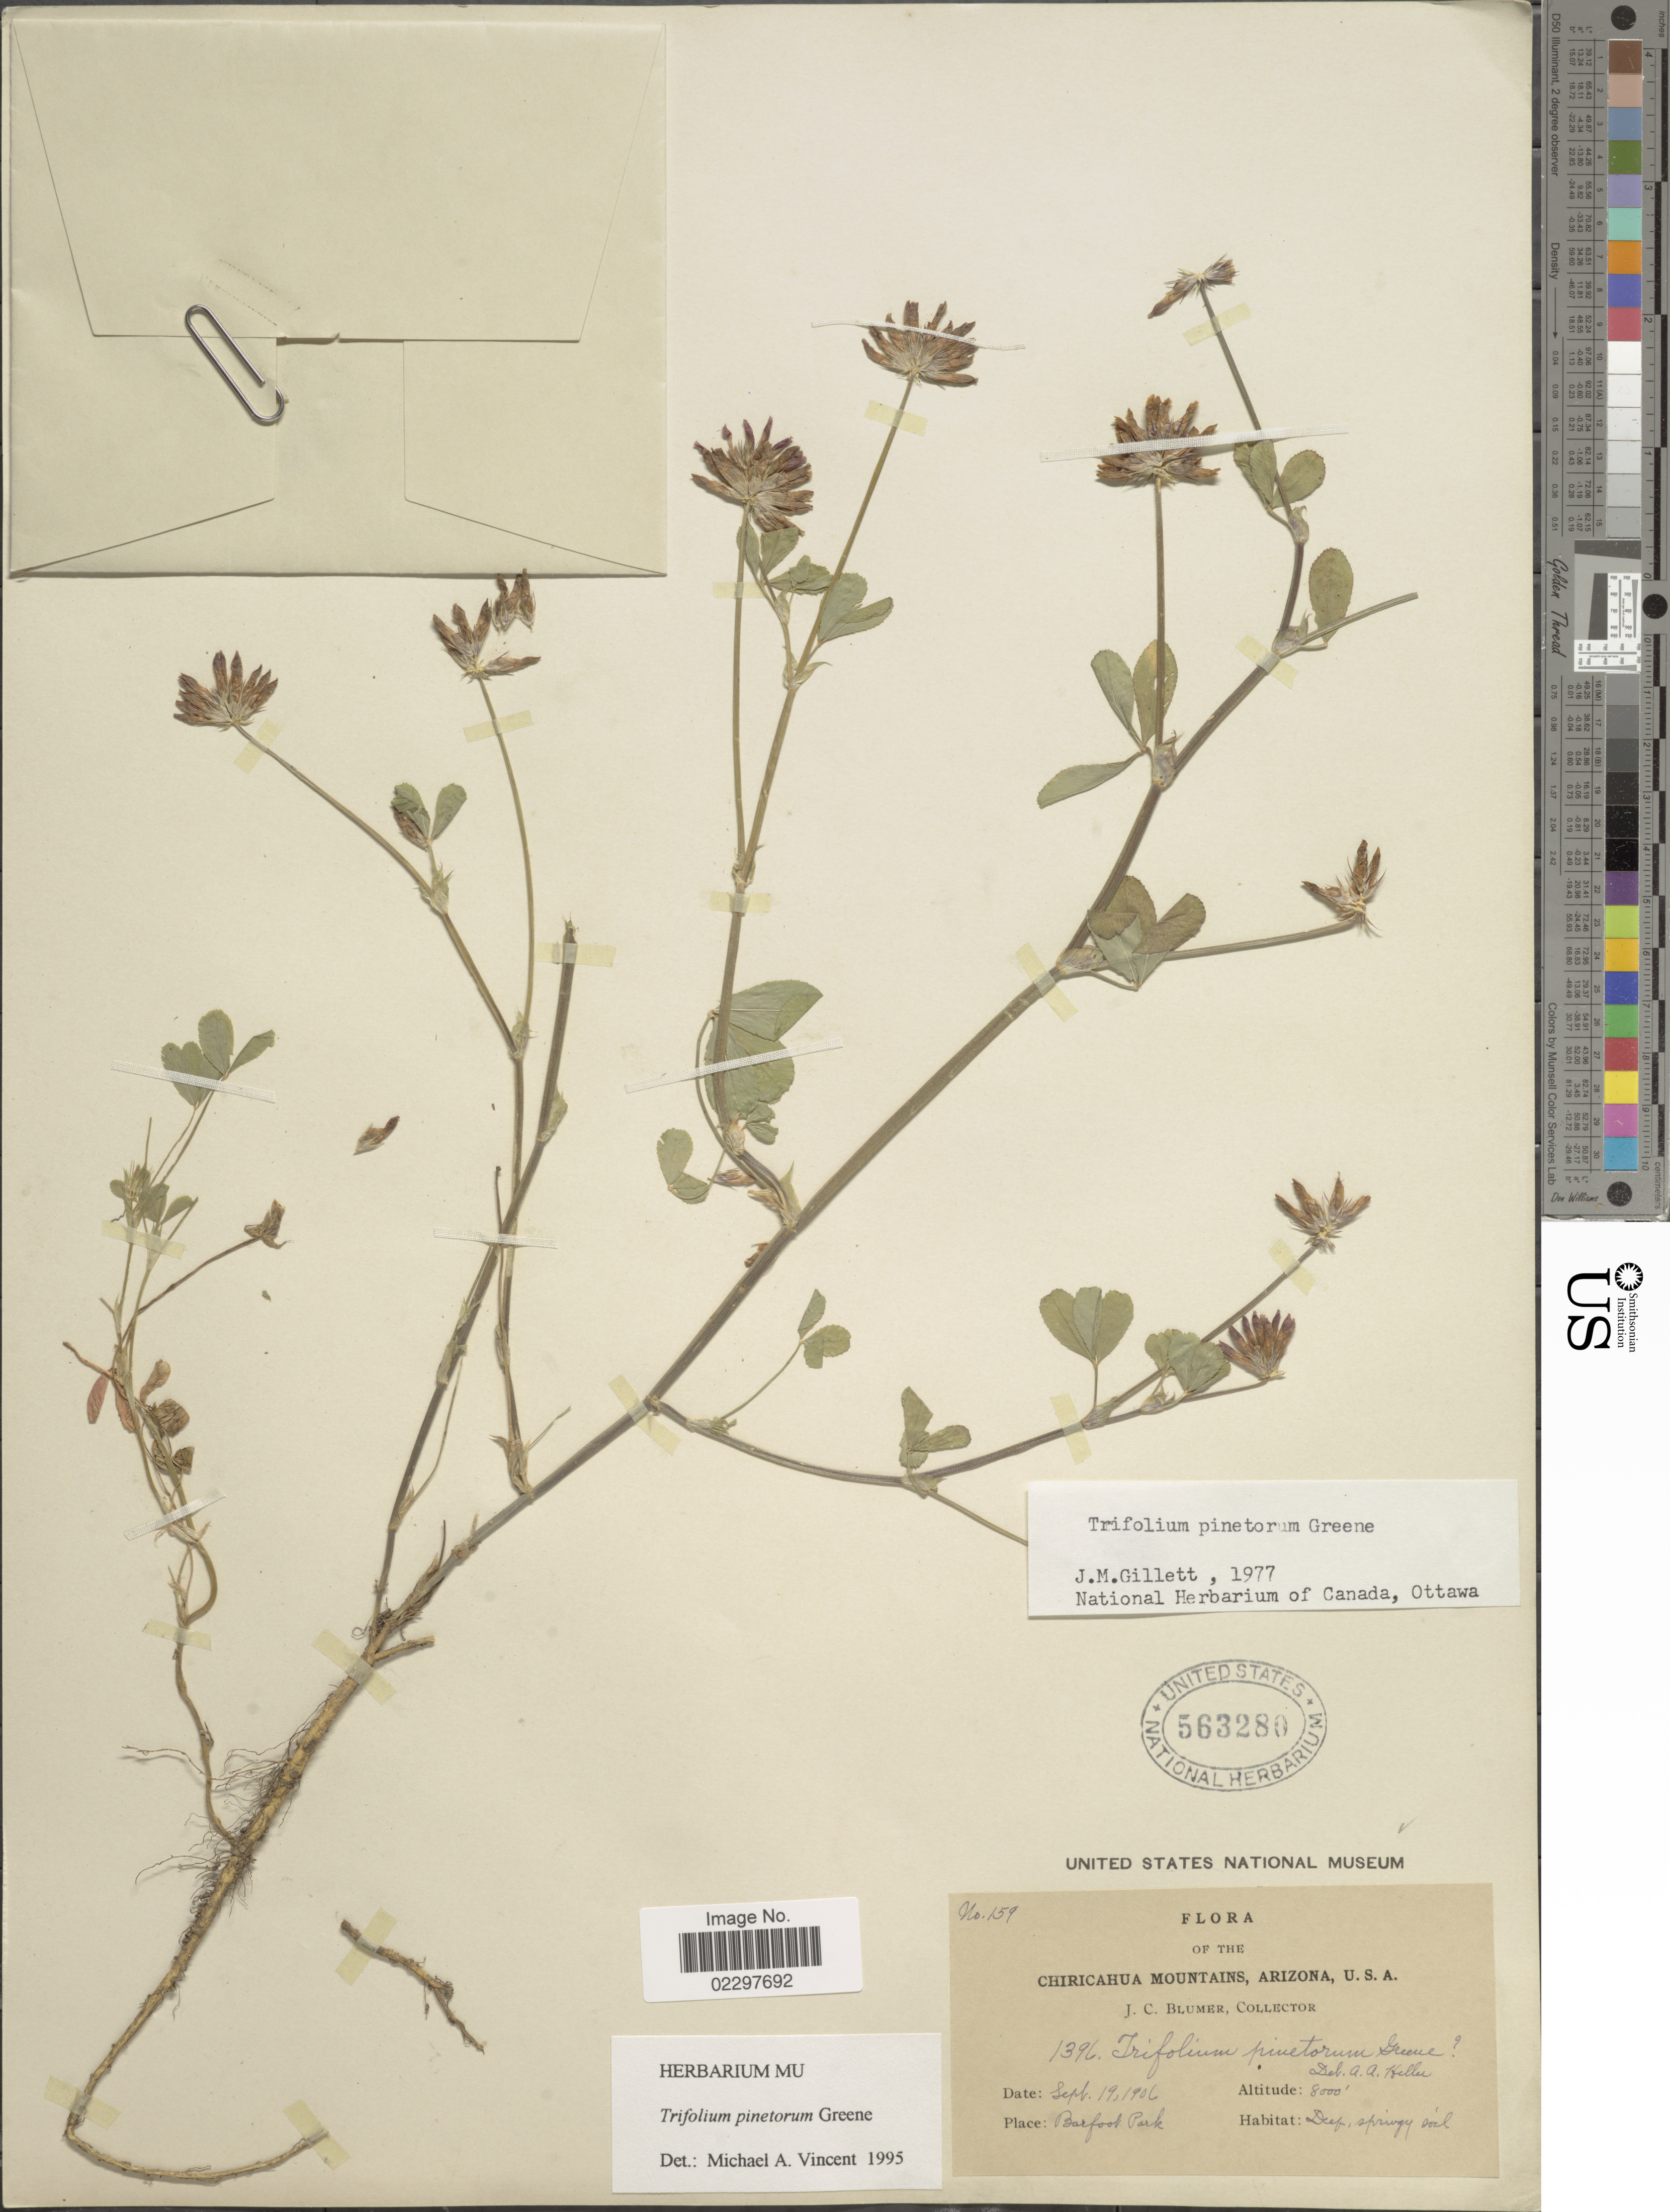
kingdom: Plantae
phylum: Tracheophyta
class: Magnoliopsida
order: Fabales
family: Fabaceae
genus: Trifolium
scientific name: Trifolium pinetorum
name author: Greene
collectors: J. C. Blumer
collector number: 159/1396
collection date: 1906-09-19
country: United States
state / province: Arizona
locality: Chiricahua Mountains, Barfoot Park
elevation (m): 2438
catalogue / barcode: US 563280